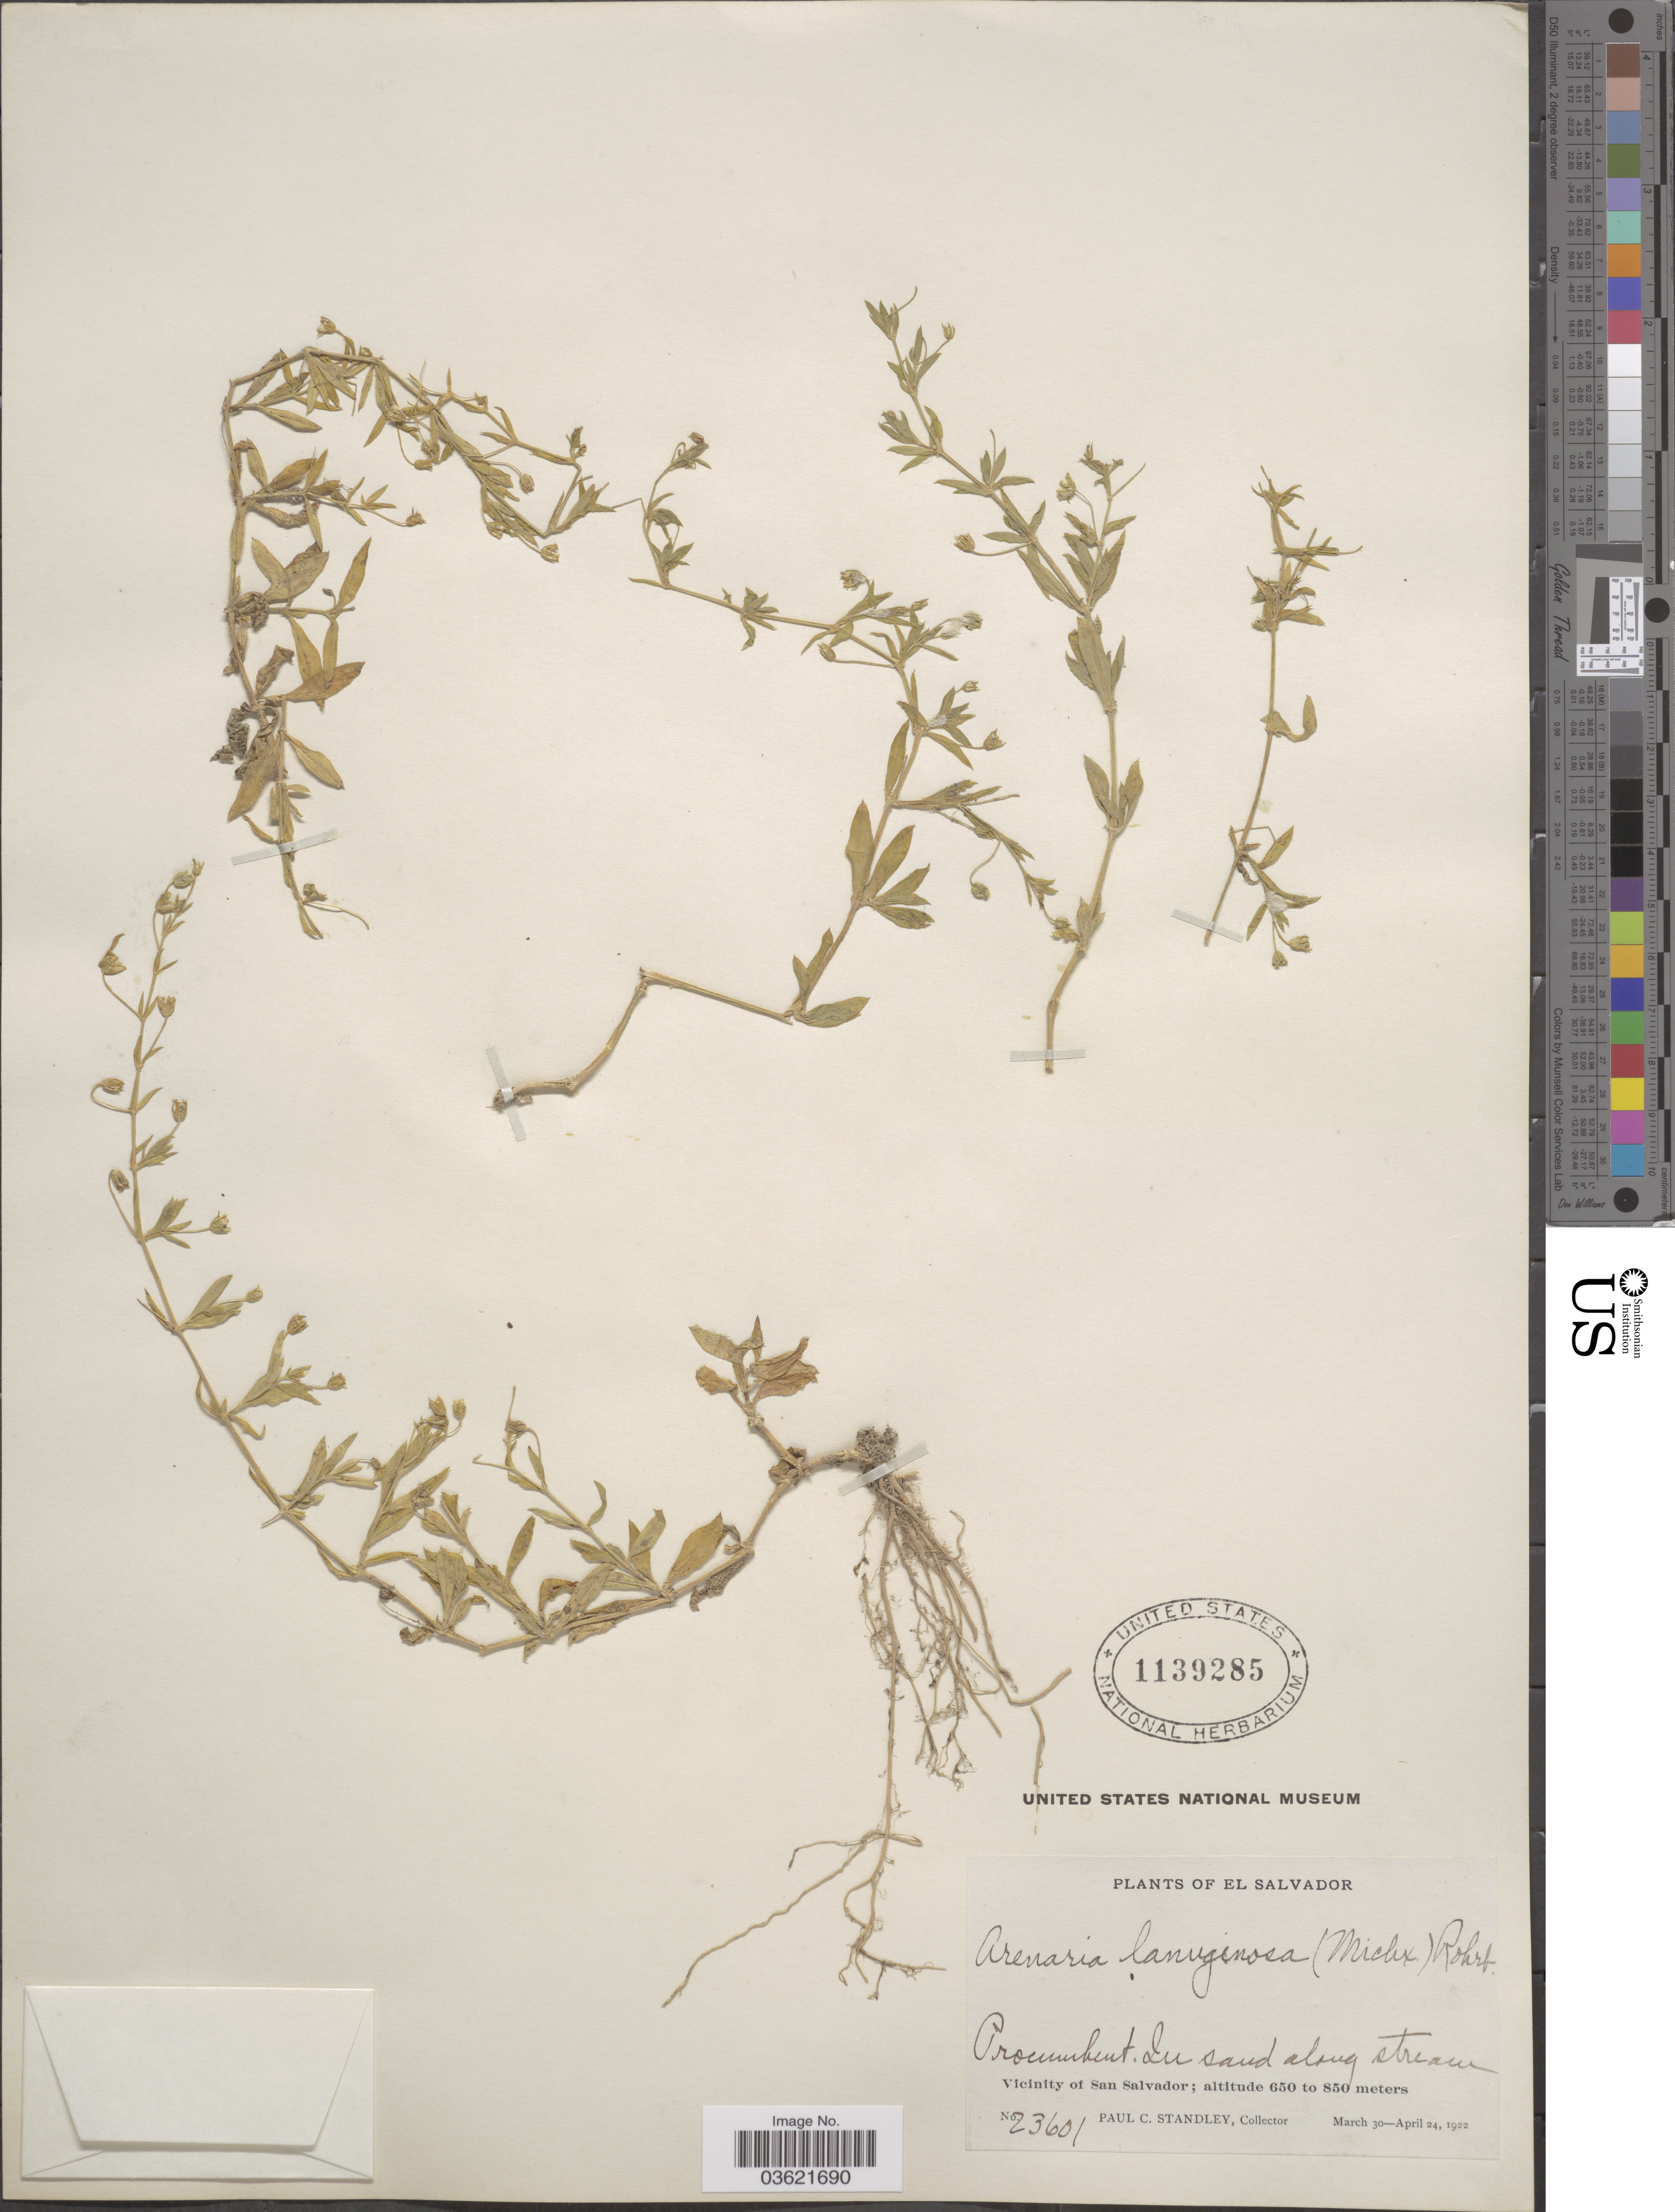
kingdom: Plantae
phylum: Tracheophyta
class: Magnoliopsida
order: Caryophyllales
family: Caryophyllaceae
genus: Arenaria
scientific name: Arenaria lanuginosa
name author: (Michx.) Rohrb.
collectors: P. C. Standley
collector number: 23601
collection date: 1922-03-30/1922-04-24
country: El Salvador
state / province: San Salvador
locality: Vicinity of San Salvador.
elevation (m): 650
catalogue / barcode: US 1139285